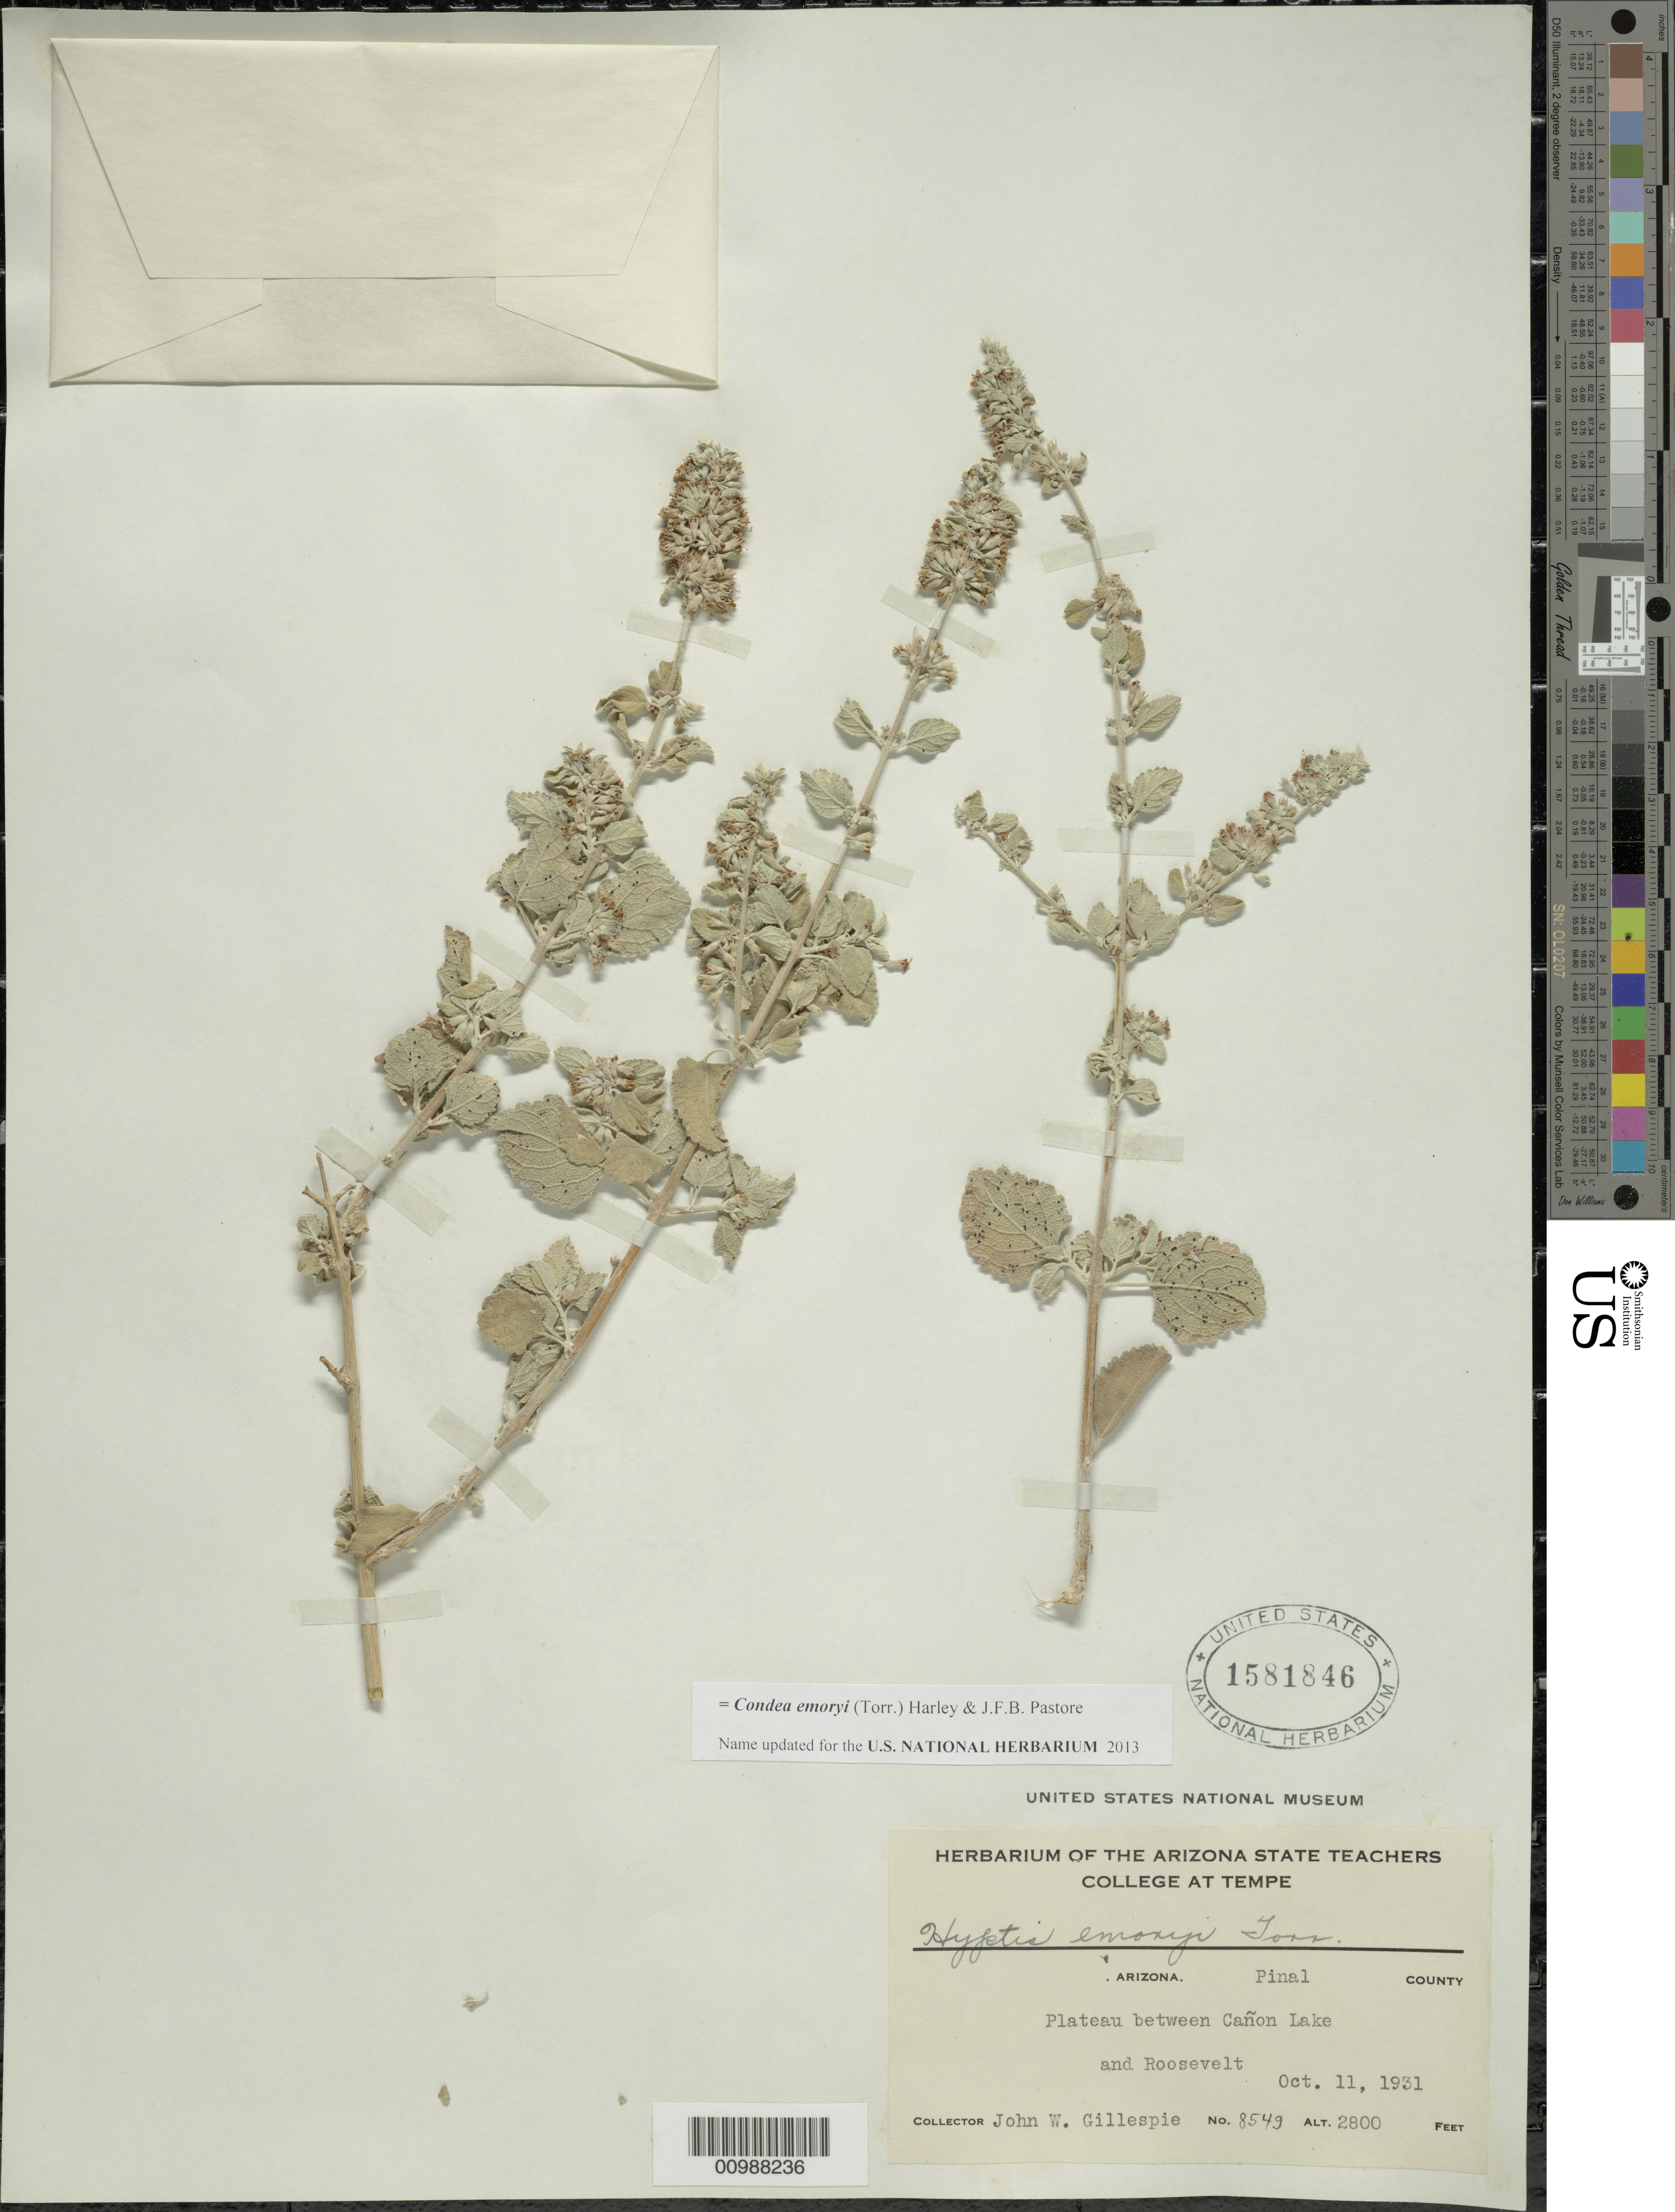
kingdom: Plantae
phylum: Tracheophyta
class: Magnoliopsida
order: Lamiales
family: Lamiaceae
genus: Condea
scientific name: Condea emoryi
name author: (Torr.) Harley & J.F.B. Pastore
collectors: J. W. Gillespie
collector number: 8549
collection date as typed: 11 Oct 1931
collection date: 1931-10-11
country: United States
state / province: Arizona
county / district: Pinal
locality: Plateau between Canyon Lake and Roosevelt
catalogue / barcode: US 1581846